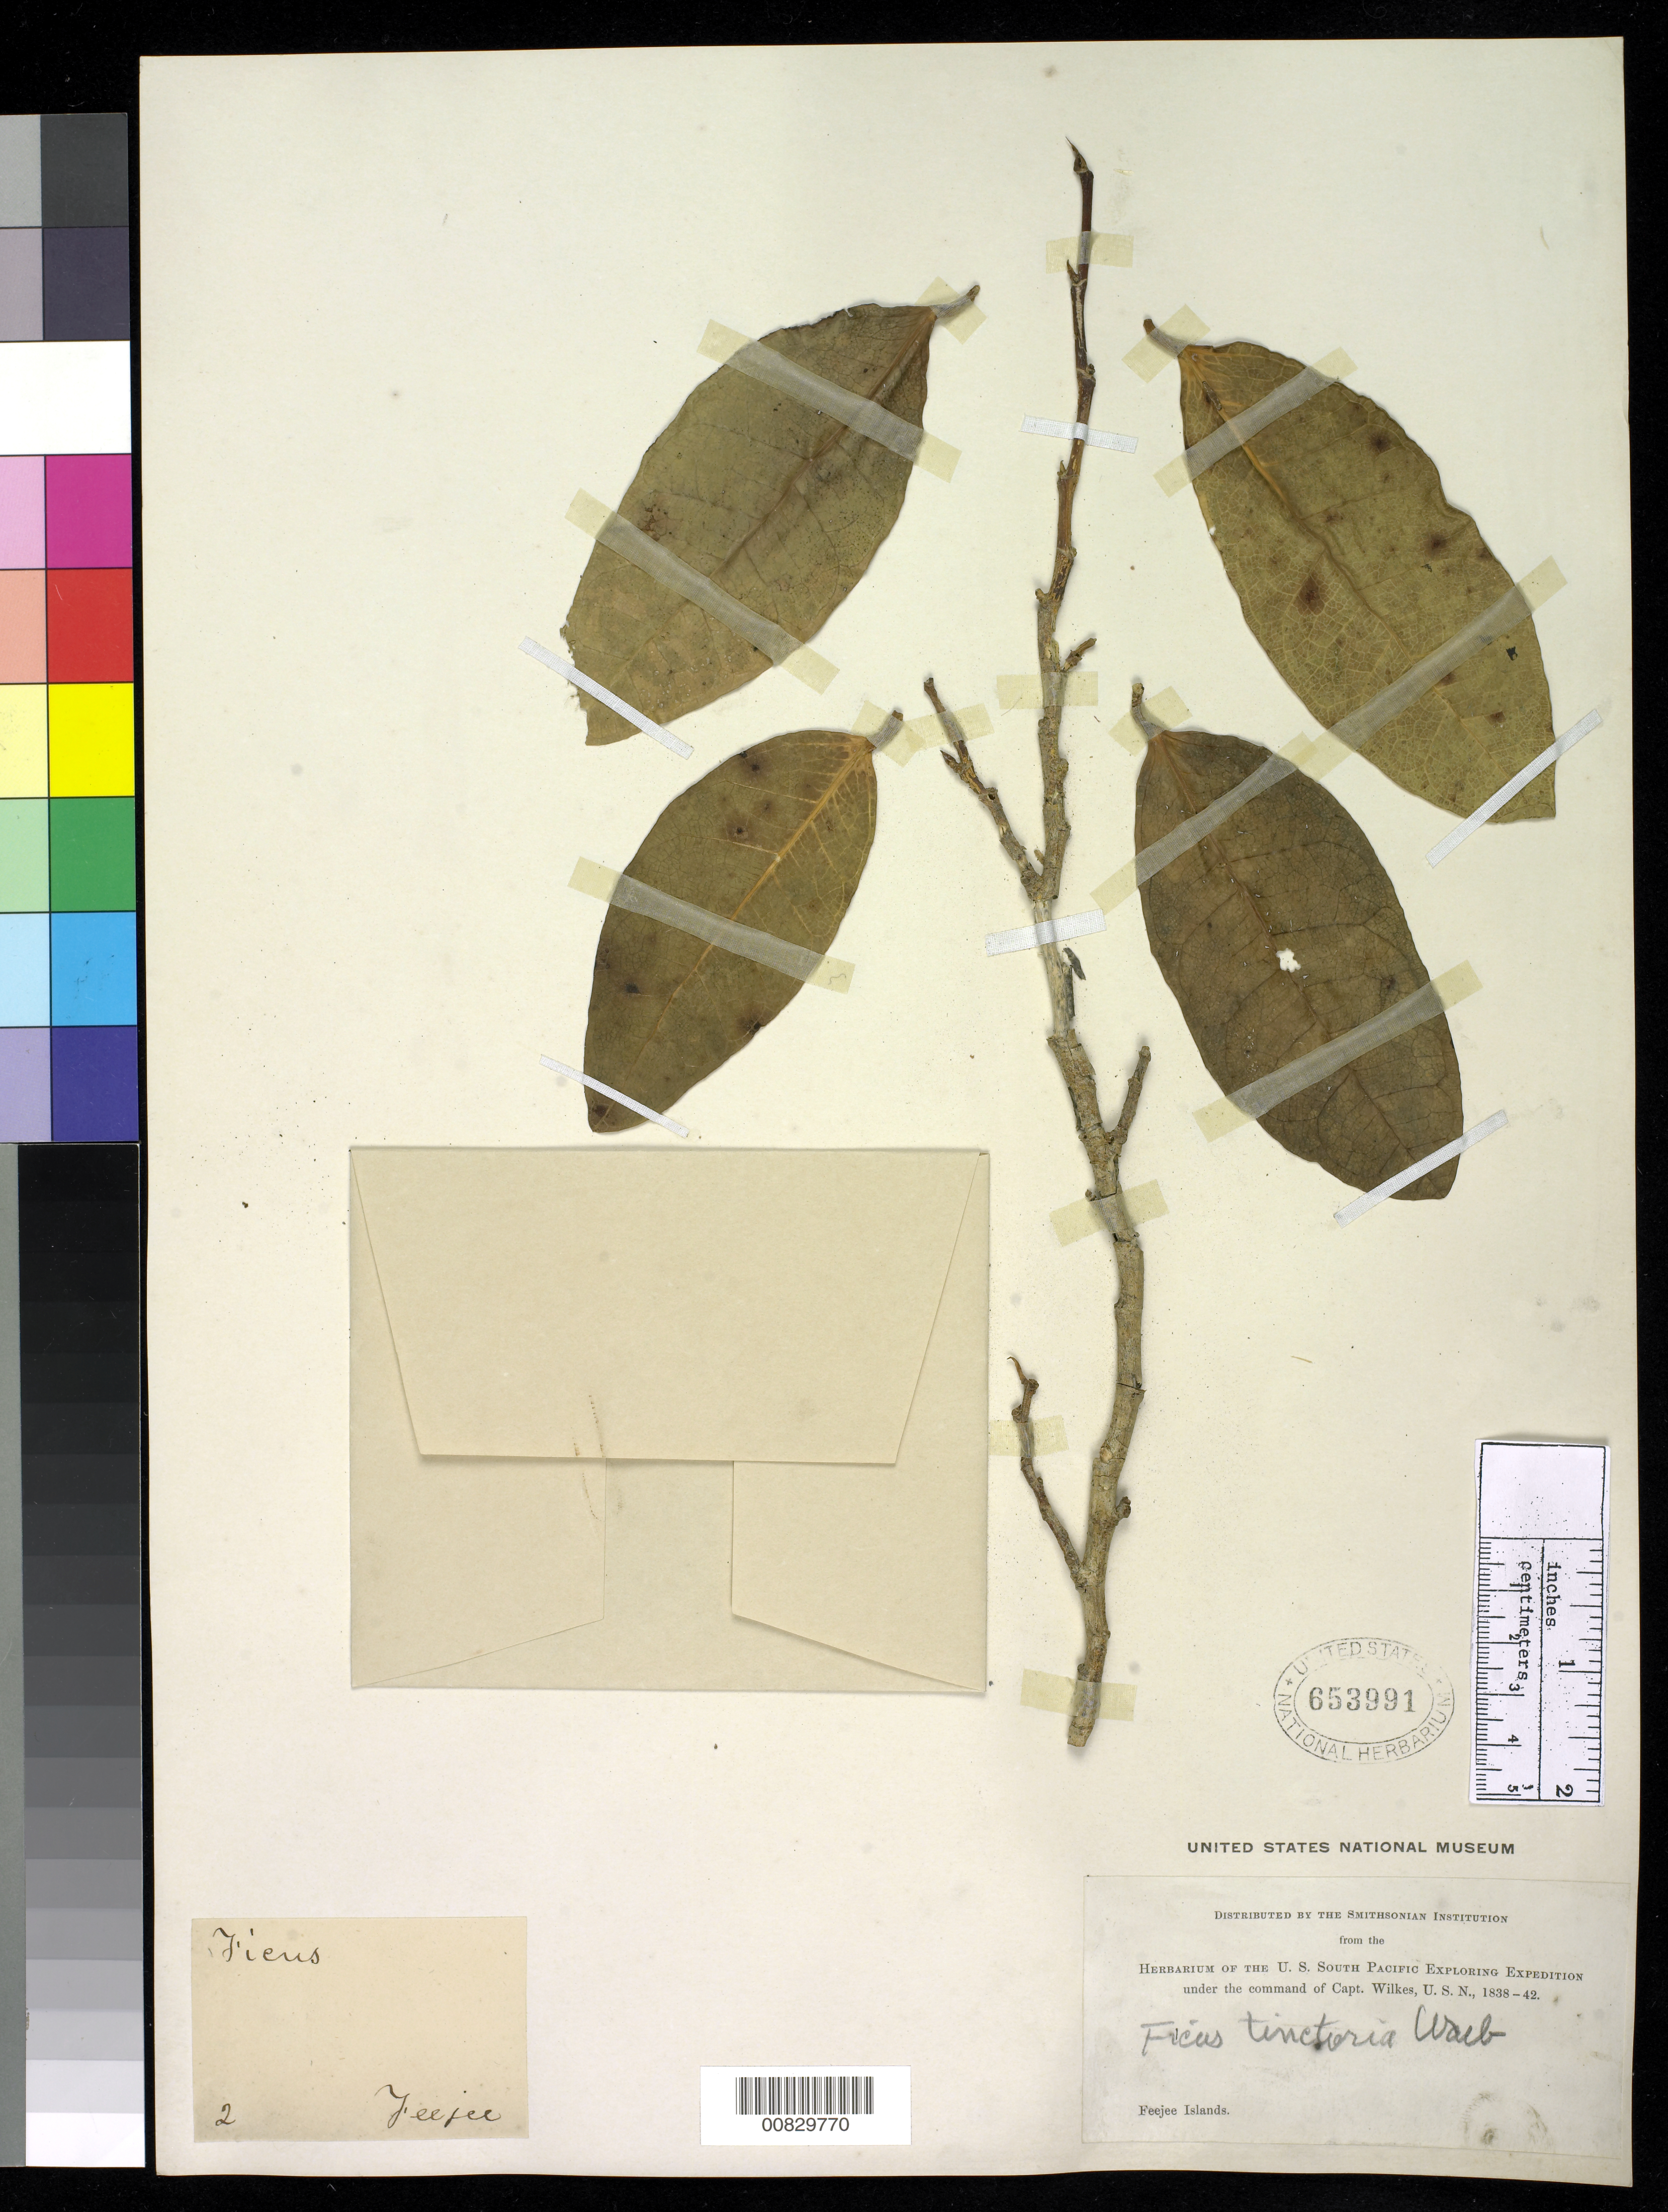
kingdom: Plantae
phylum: Tracheophyta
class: Magnoliopsida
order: Rosales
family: Moraceae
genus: Ficus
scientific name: Ficus tinctoria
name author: G. Forst.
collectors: Wilkes Explor. Exped.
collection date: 1838/1842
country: Fiji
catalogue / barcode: US 653991